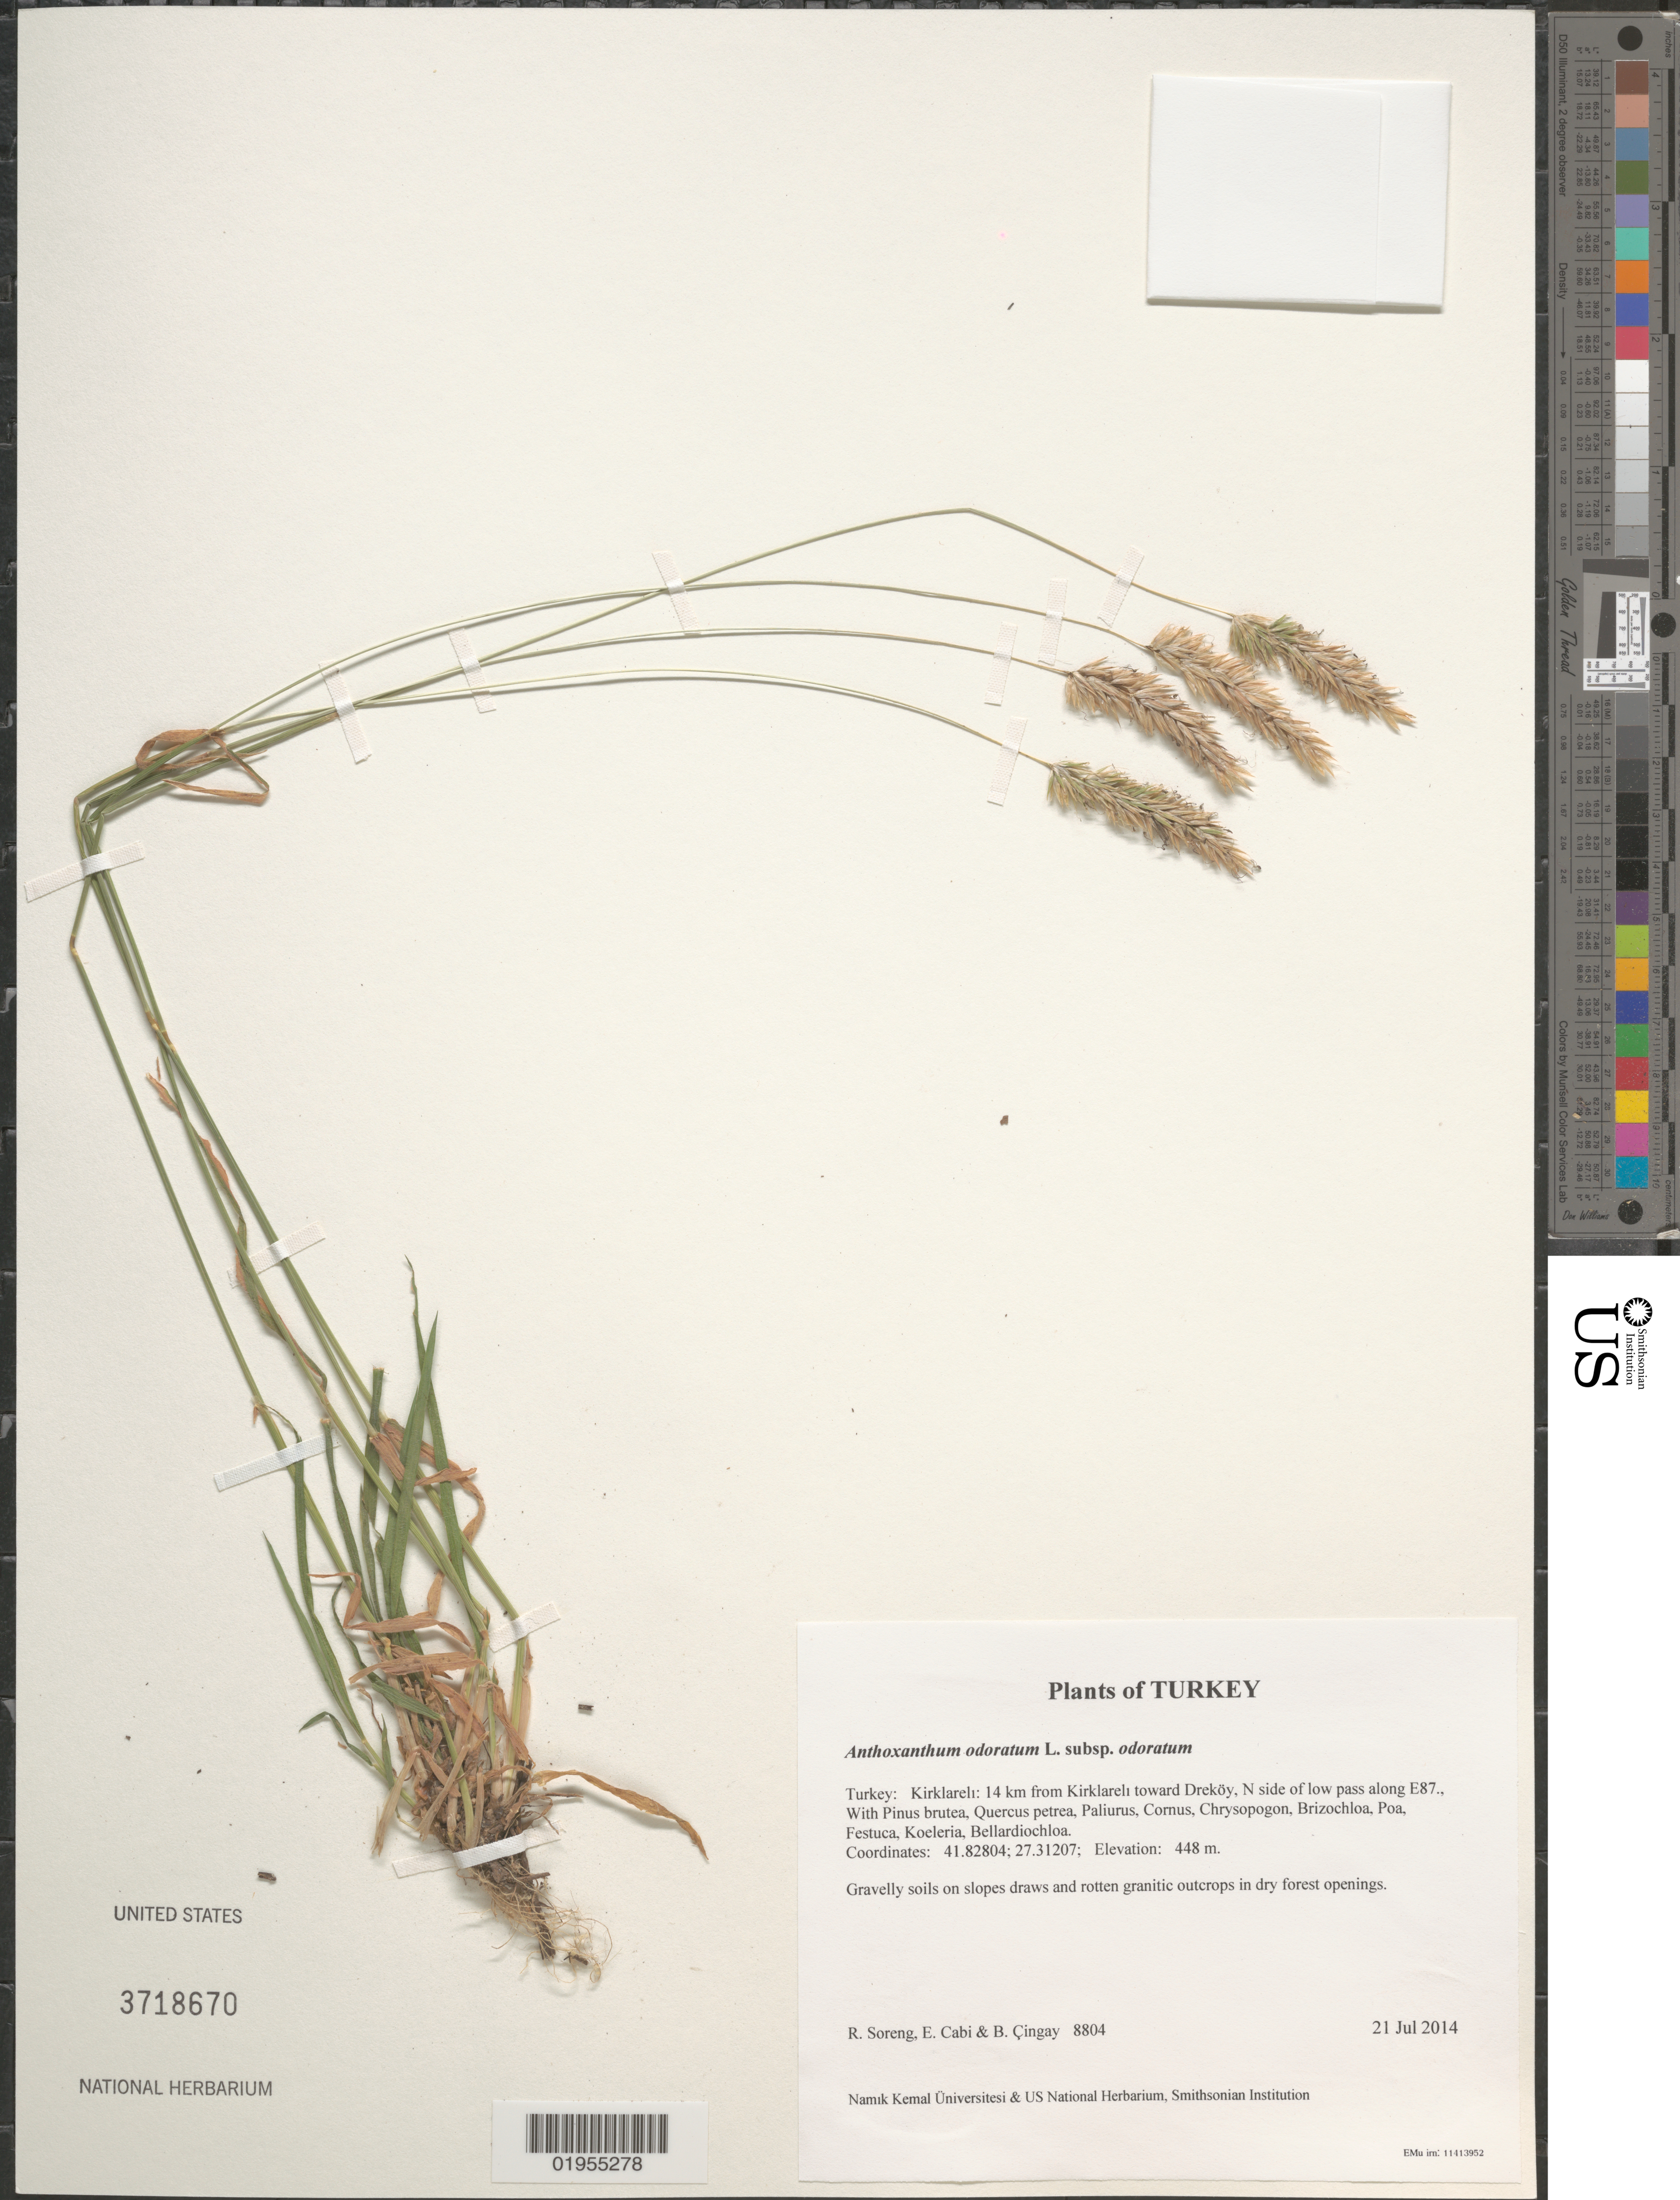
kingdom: Plantae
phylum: Tracheophyta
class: Liliopsida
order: Poales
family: Poaceae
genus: Anthoxanthum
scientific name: Anthoxanthum odoratum subsp. odoratum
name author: L.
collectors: R. J. Soreng, E. Cabi & B. Çıngay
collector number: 8804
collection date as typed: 21 Jul 2014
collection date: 2014-07-21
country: Turkey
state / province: Kirklareli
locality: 14 km from Kirklareli toward Dreköy, N side of low pass along E87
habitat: Gravelly soils on slopes draws and rotten granitic outcrops in dry forest openings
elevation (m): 448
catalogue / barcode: US 3718670